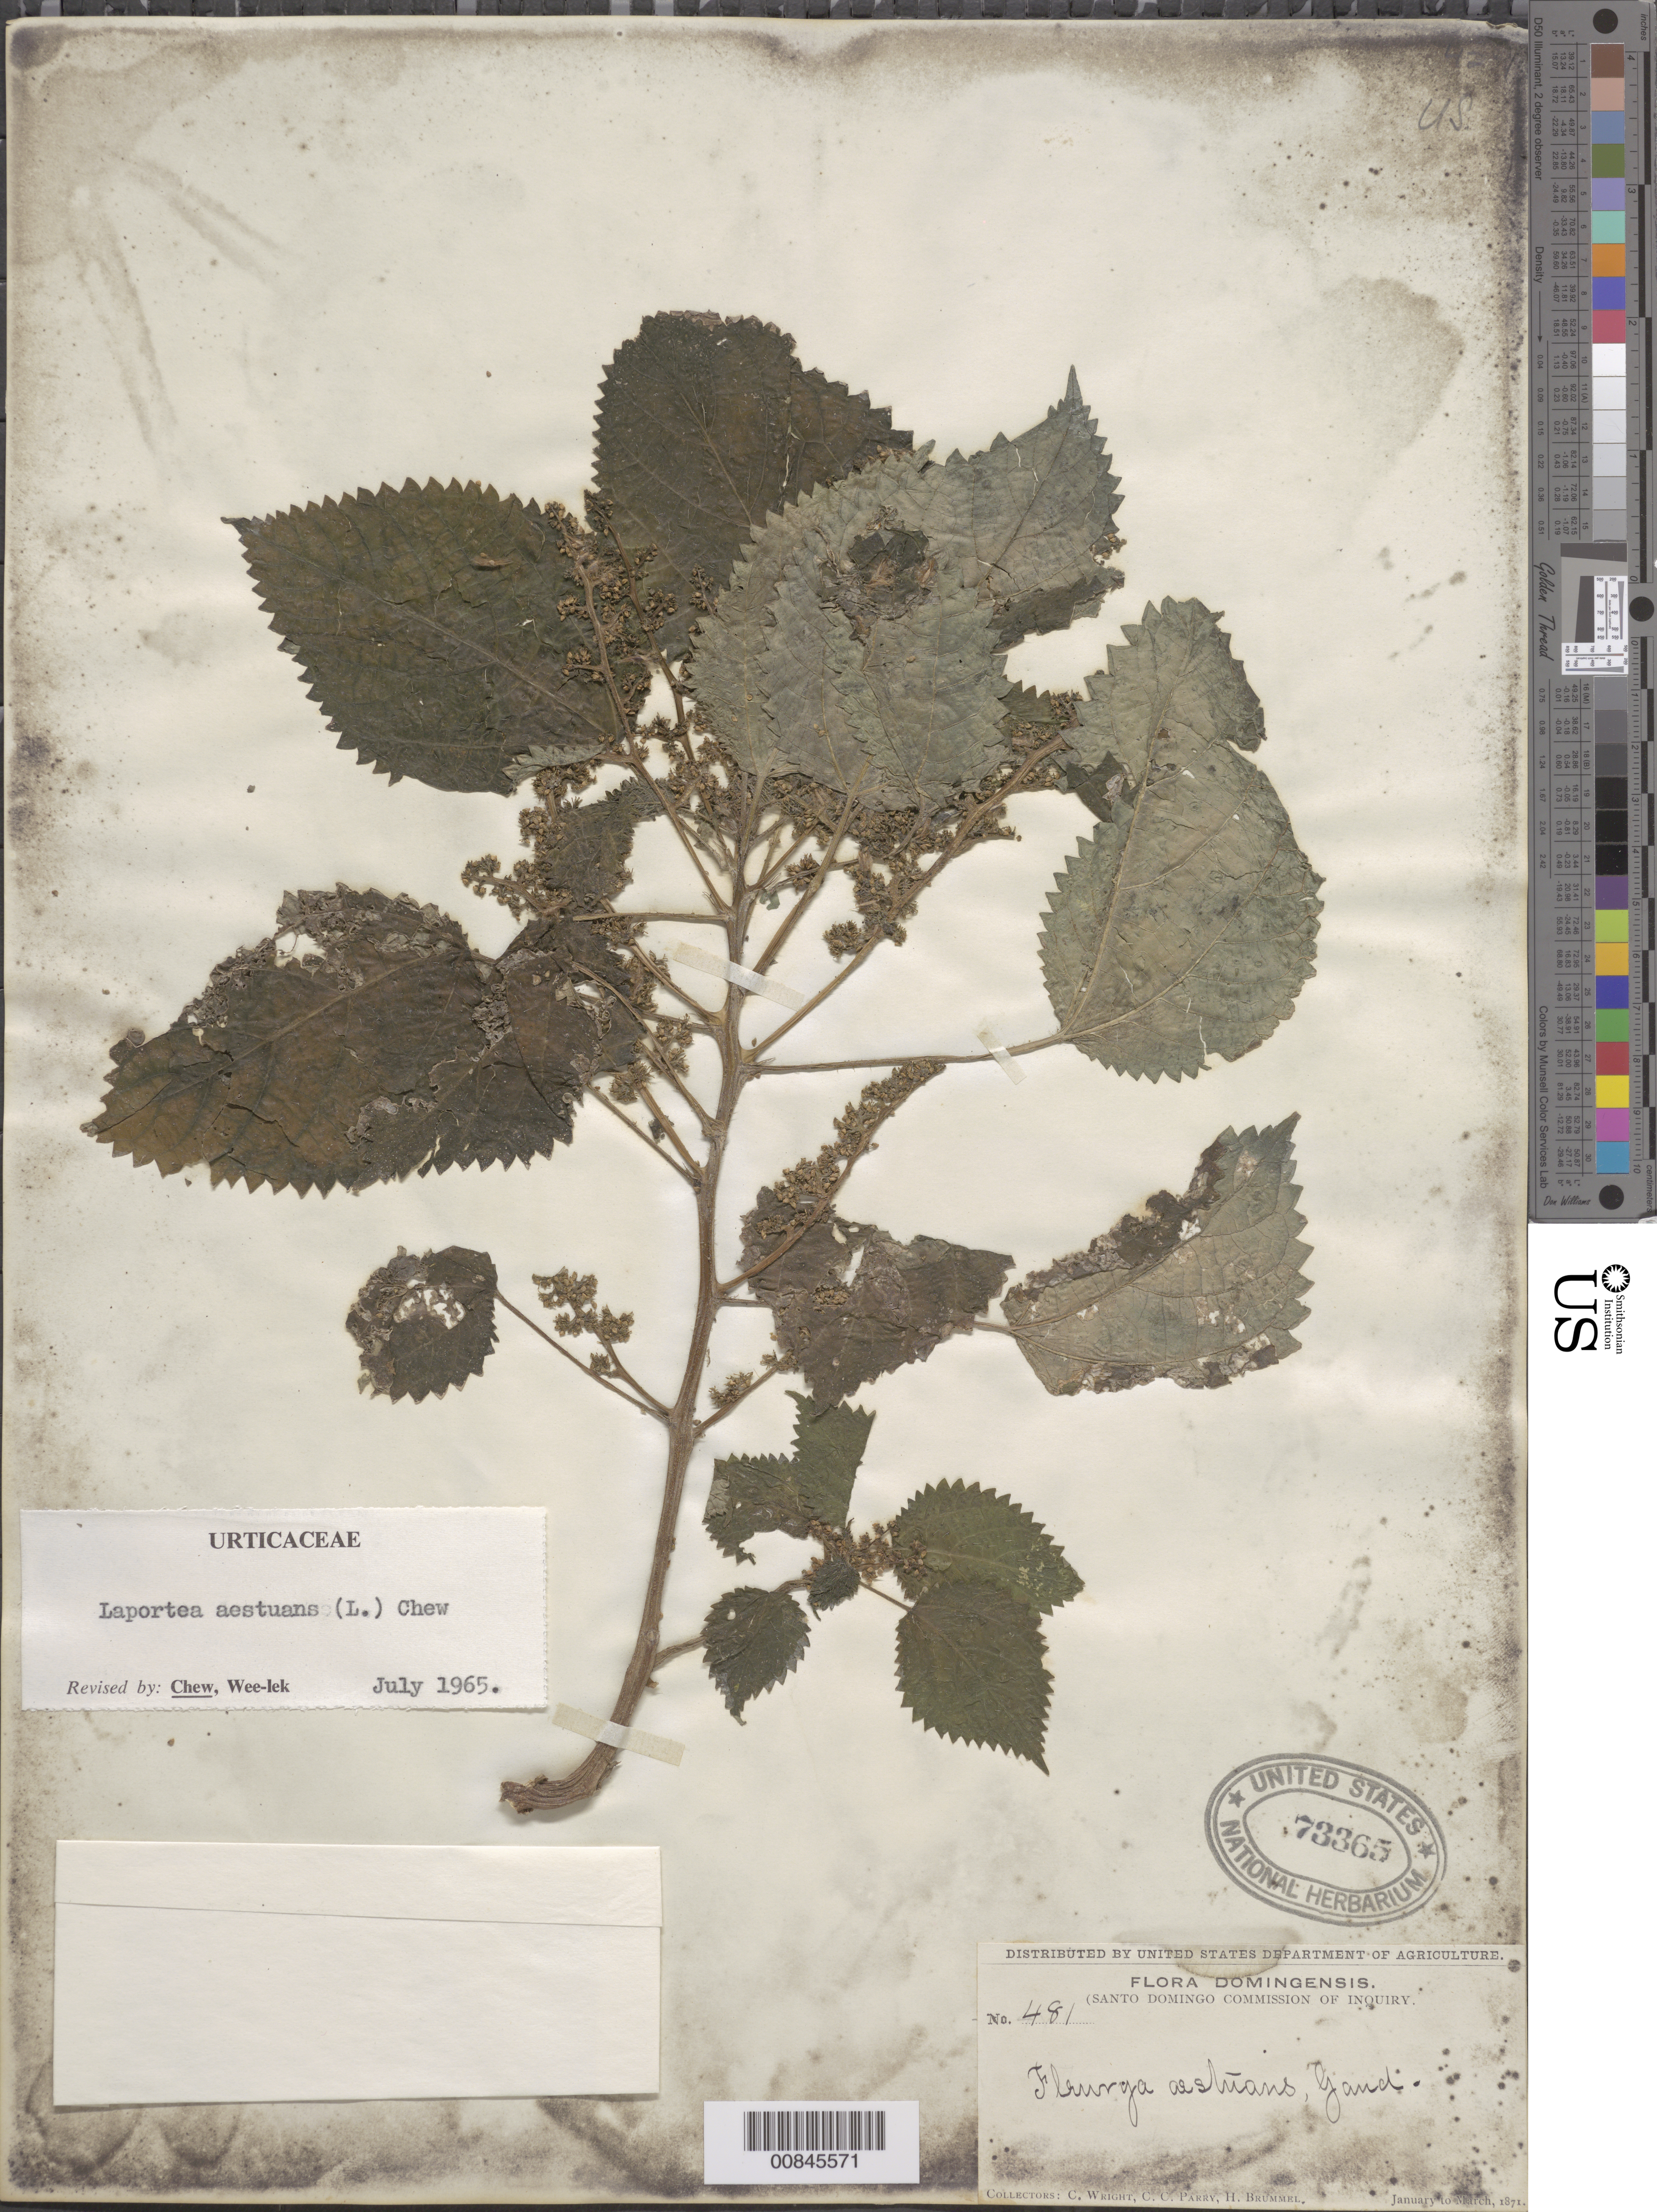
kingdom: Plantae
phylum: Tracheophyta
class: Magnoliopsida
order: Rosales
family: Urticaceae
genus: Laportea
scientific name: Laportea aestuans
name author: (L.) Chew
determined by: Chew, Wee-Lek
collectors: C. Wright, C. C. Parry & H. Brummel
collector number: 481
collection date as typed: Jan 1871 to -- Mar 1871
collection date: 1871-01/1871-03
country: Dominican Republic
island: Hispaniola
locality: Dominican Republic.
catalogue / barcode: US 73365